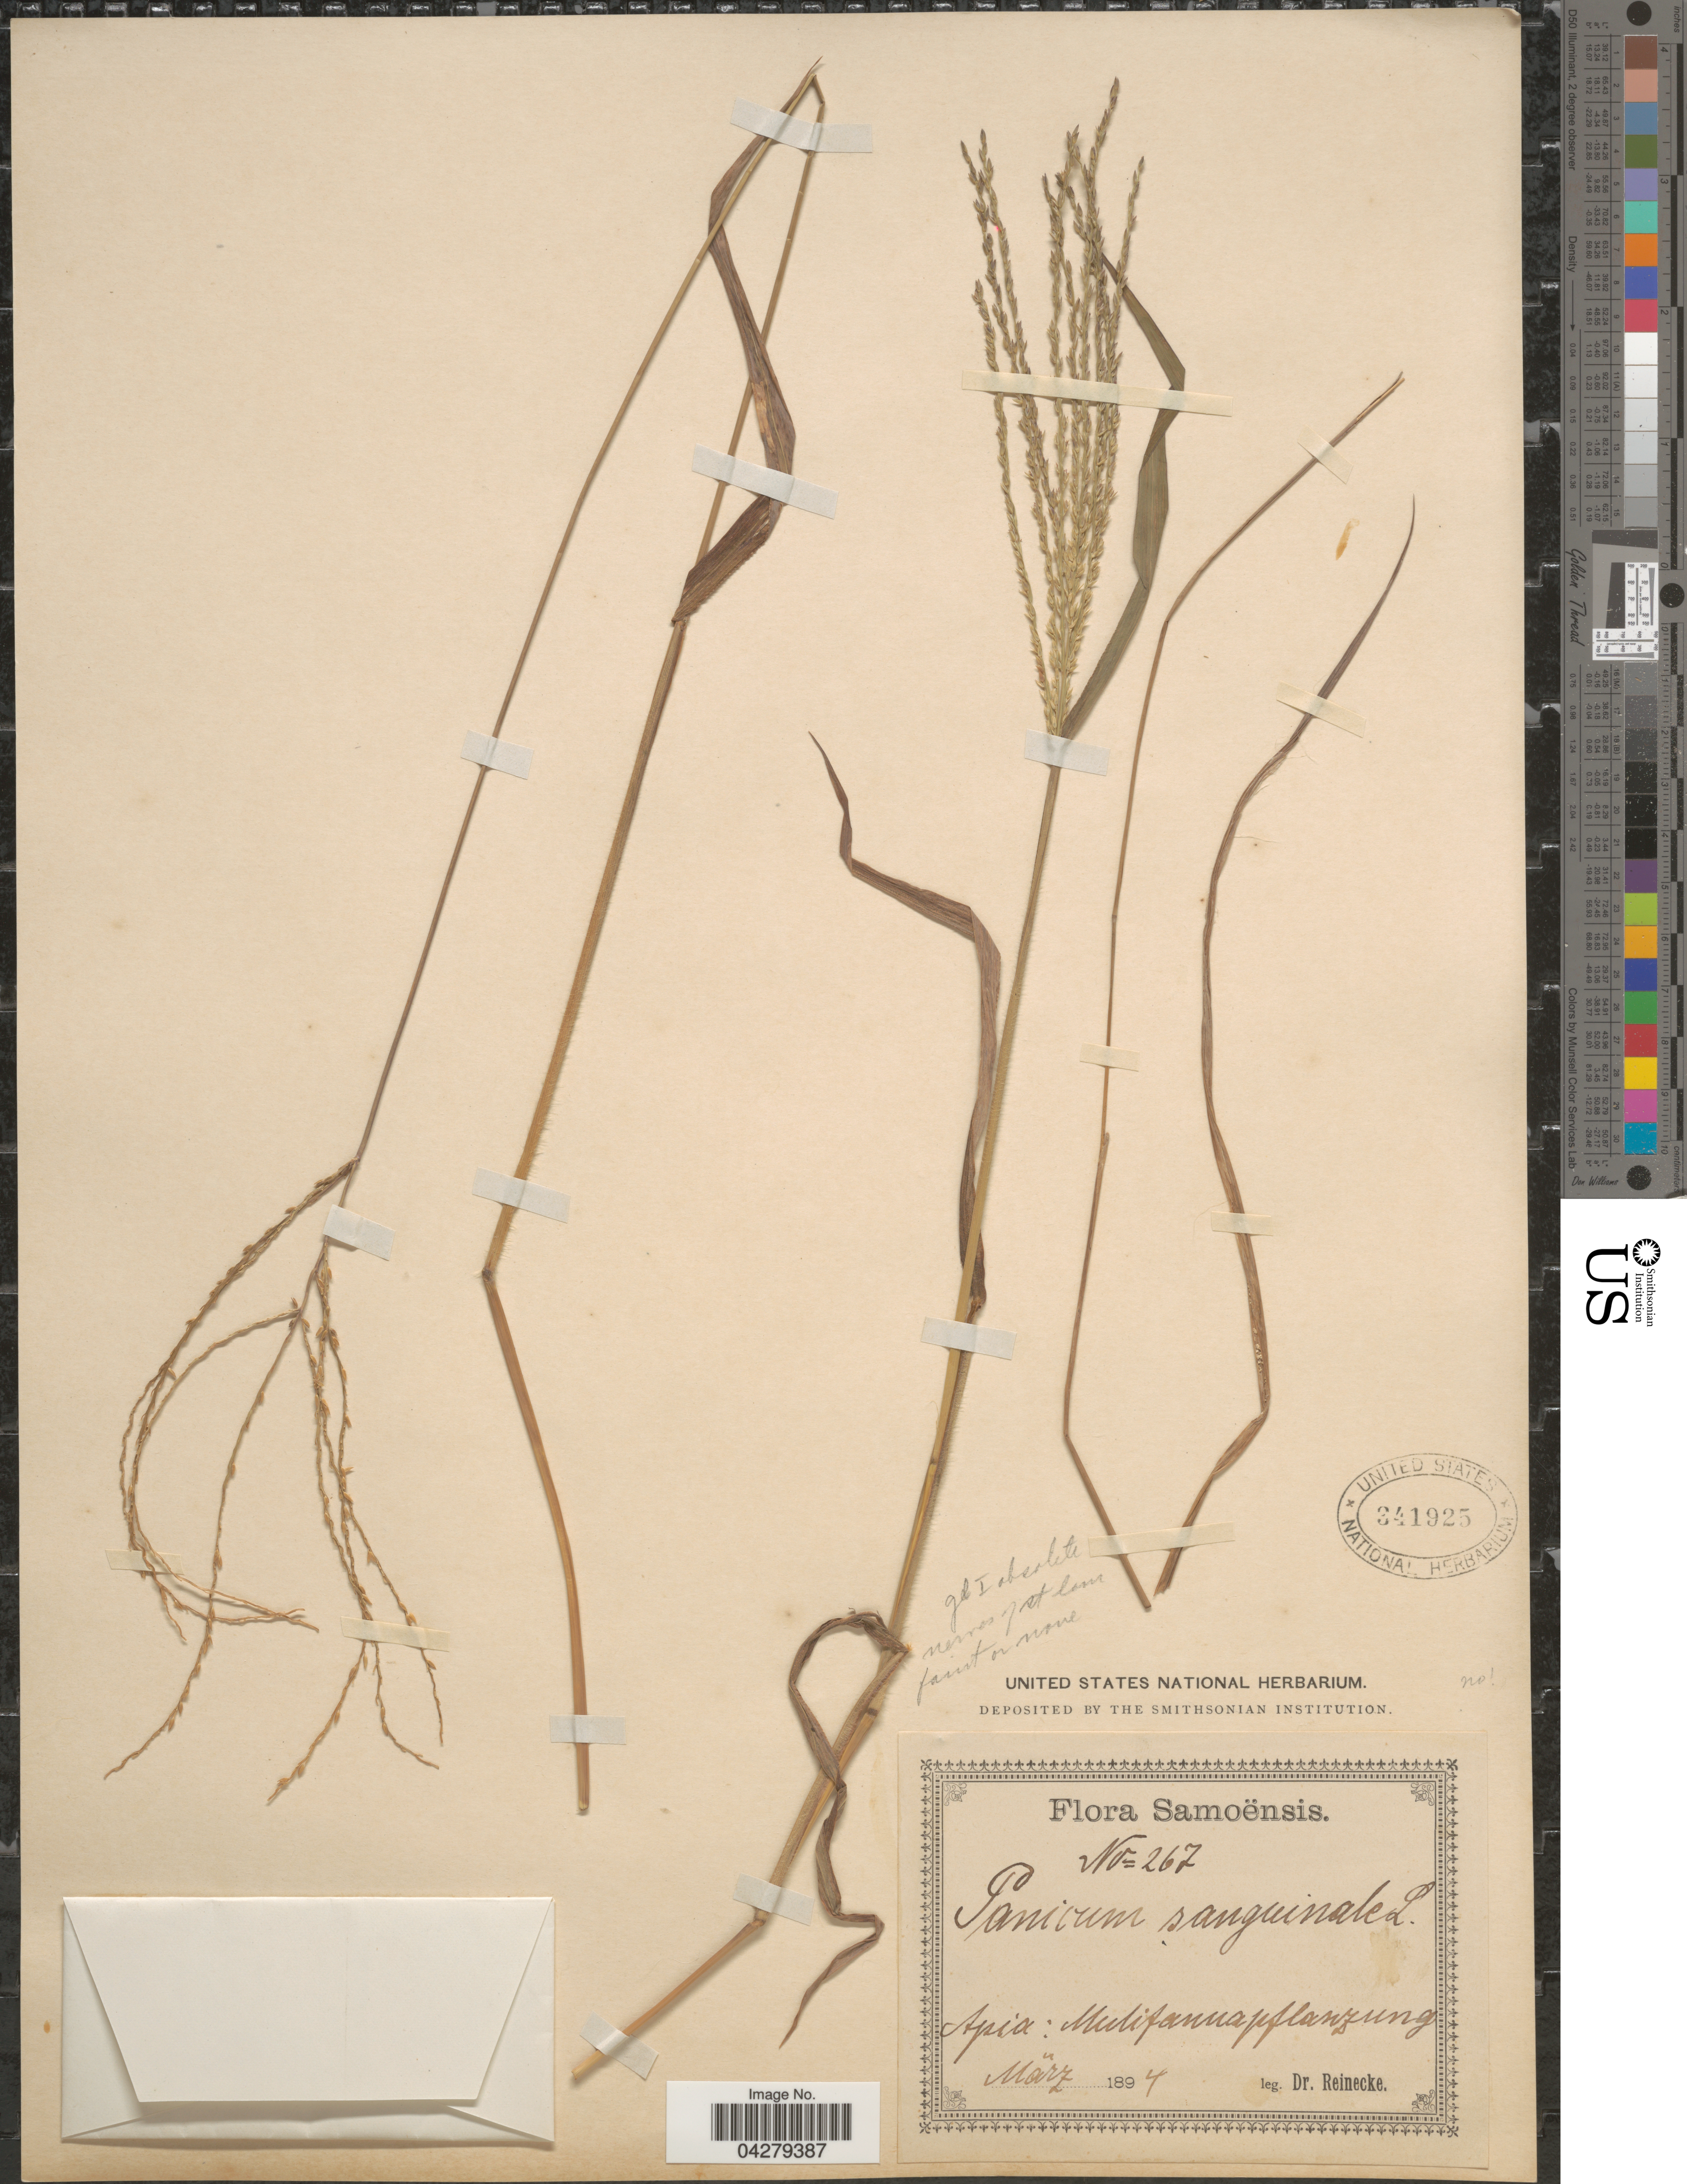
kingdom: Plantae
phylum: Tracheophyta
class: Liliopsida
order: Poales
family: Poaceae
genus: Digitaria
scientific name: Digitaria sp.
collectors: -- Reinecke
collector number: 267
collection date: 1894-03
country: Samoa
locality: Samoënsis. Apia: [illegible text]Mulifannapflanzung.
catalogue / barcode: US 341925